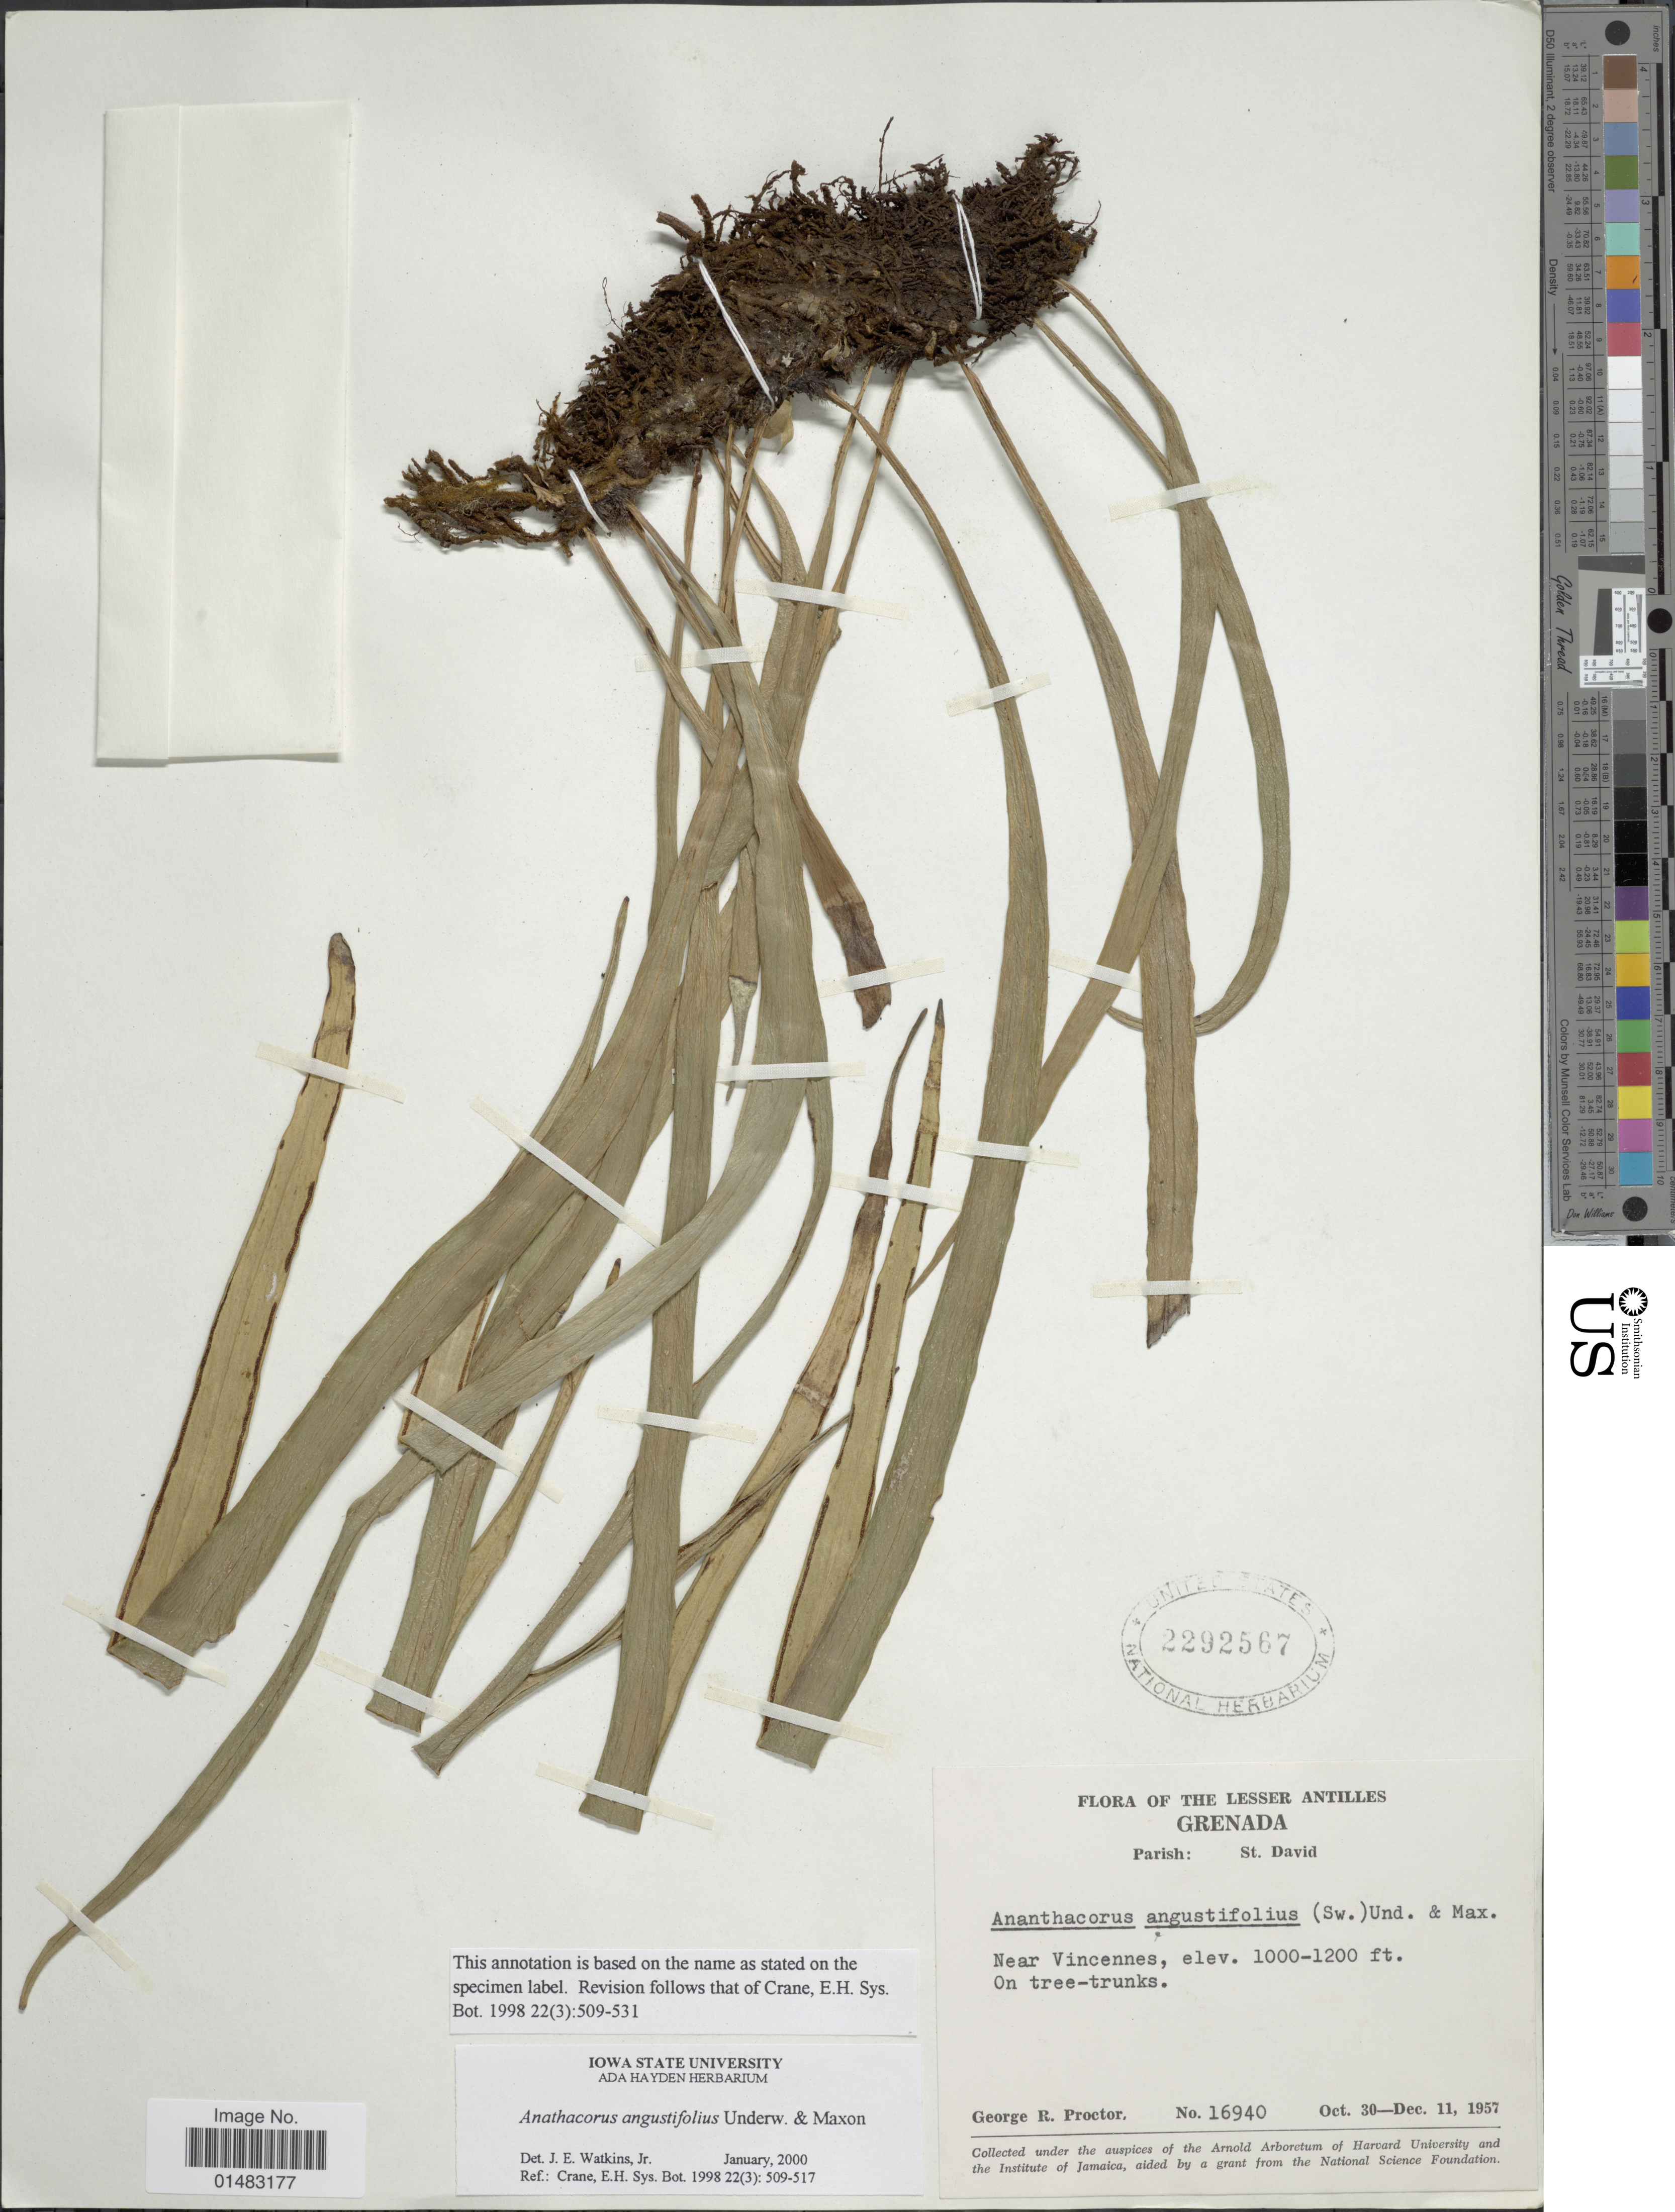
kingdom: Plantae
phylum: Tracheophyta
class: Polypodiopsida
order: Polypodiales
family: Pteridaceae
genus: Ananthacorus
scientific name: Ananthacorus angustifolius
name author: (Sw.) Underw. & Maxon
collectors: G. R. Proctor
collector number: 16940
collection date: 1957-10-30/1957-12-11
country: Grenada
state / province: Saint David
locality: Near Vincennes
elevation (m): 305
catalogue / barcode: US 2292567